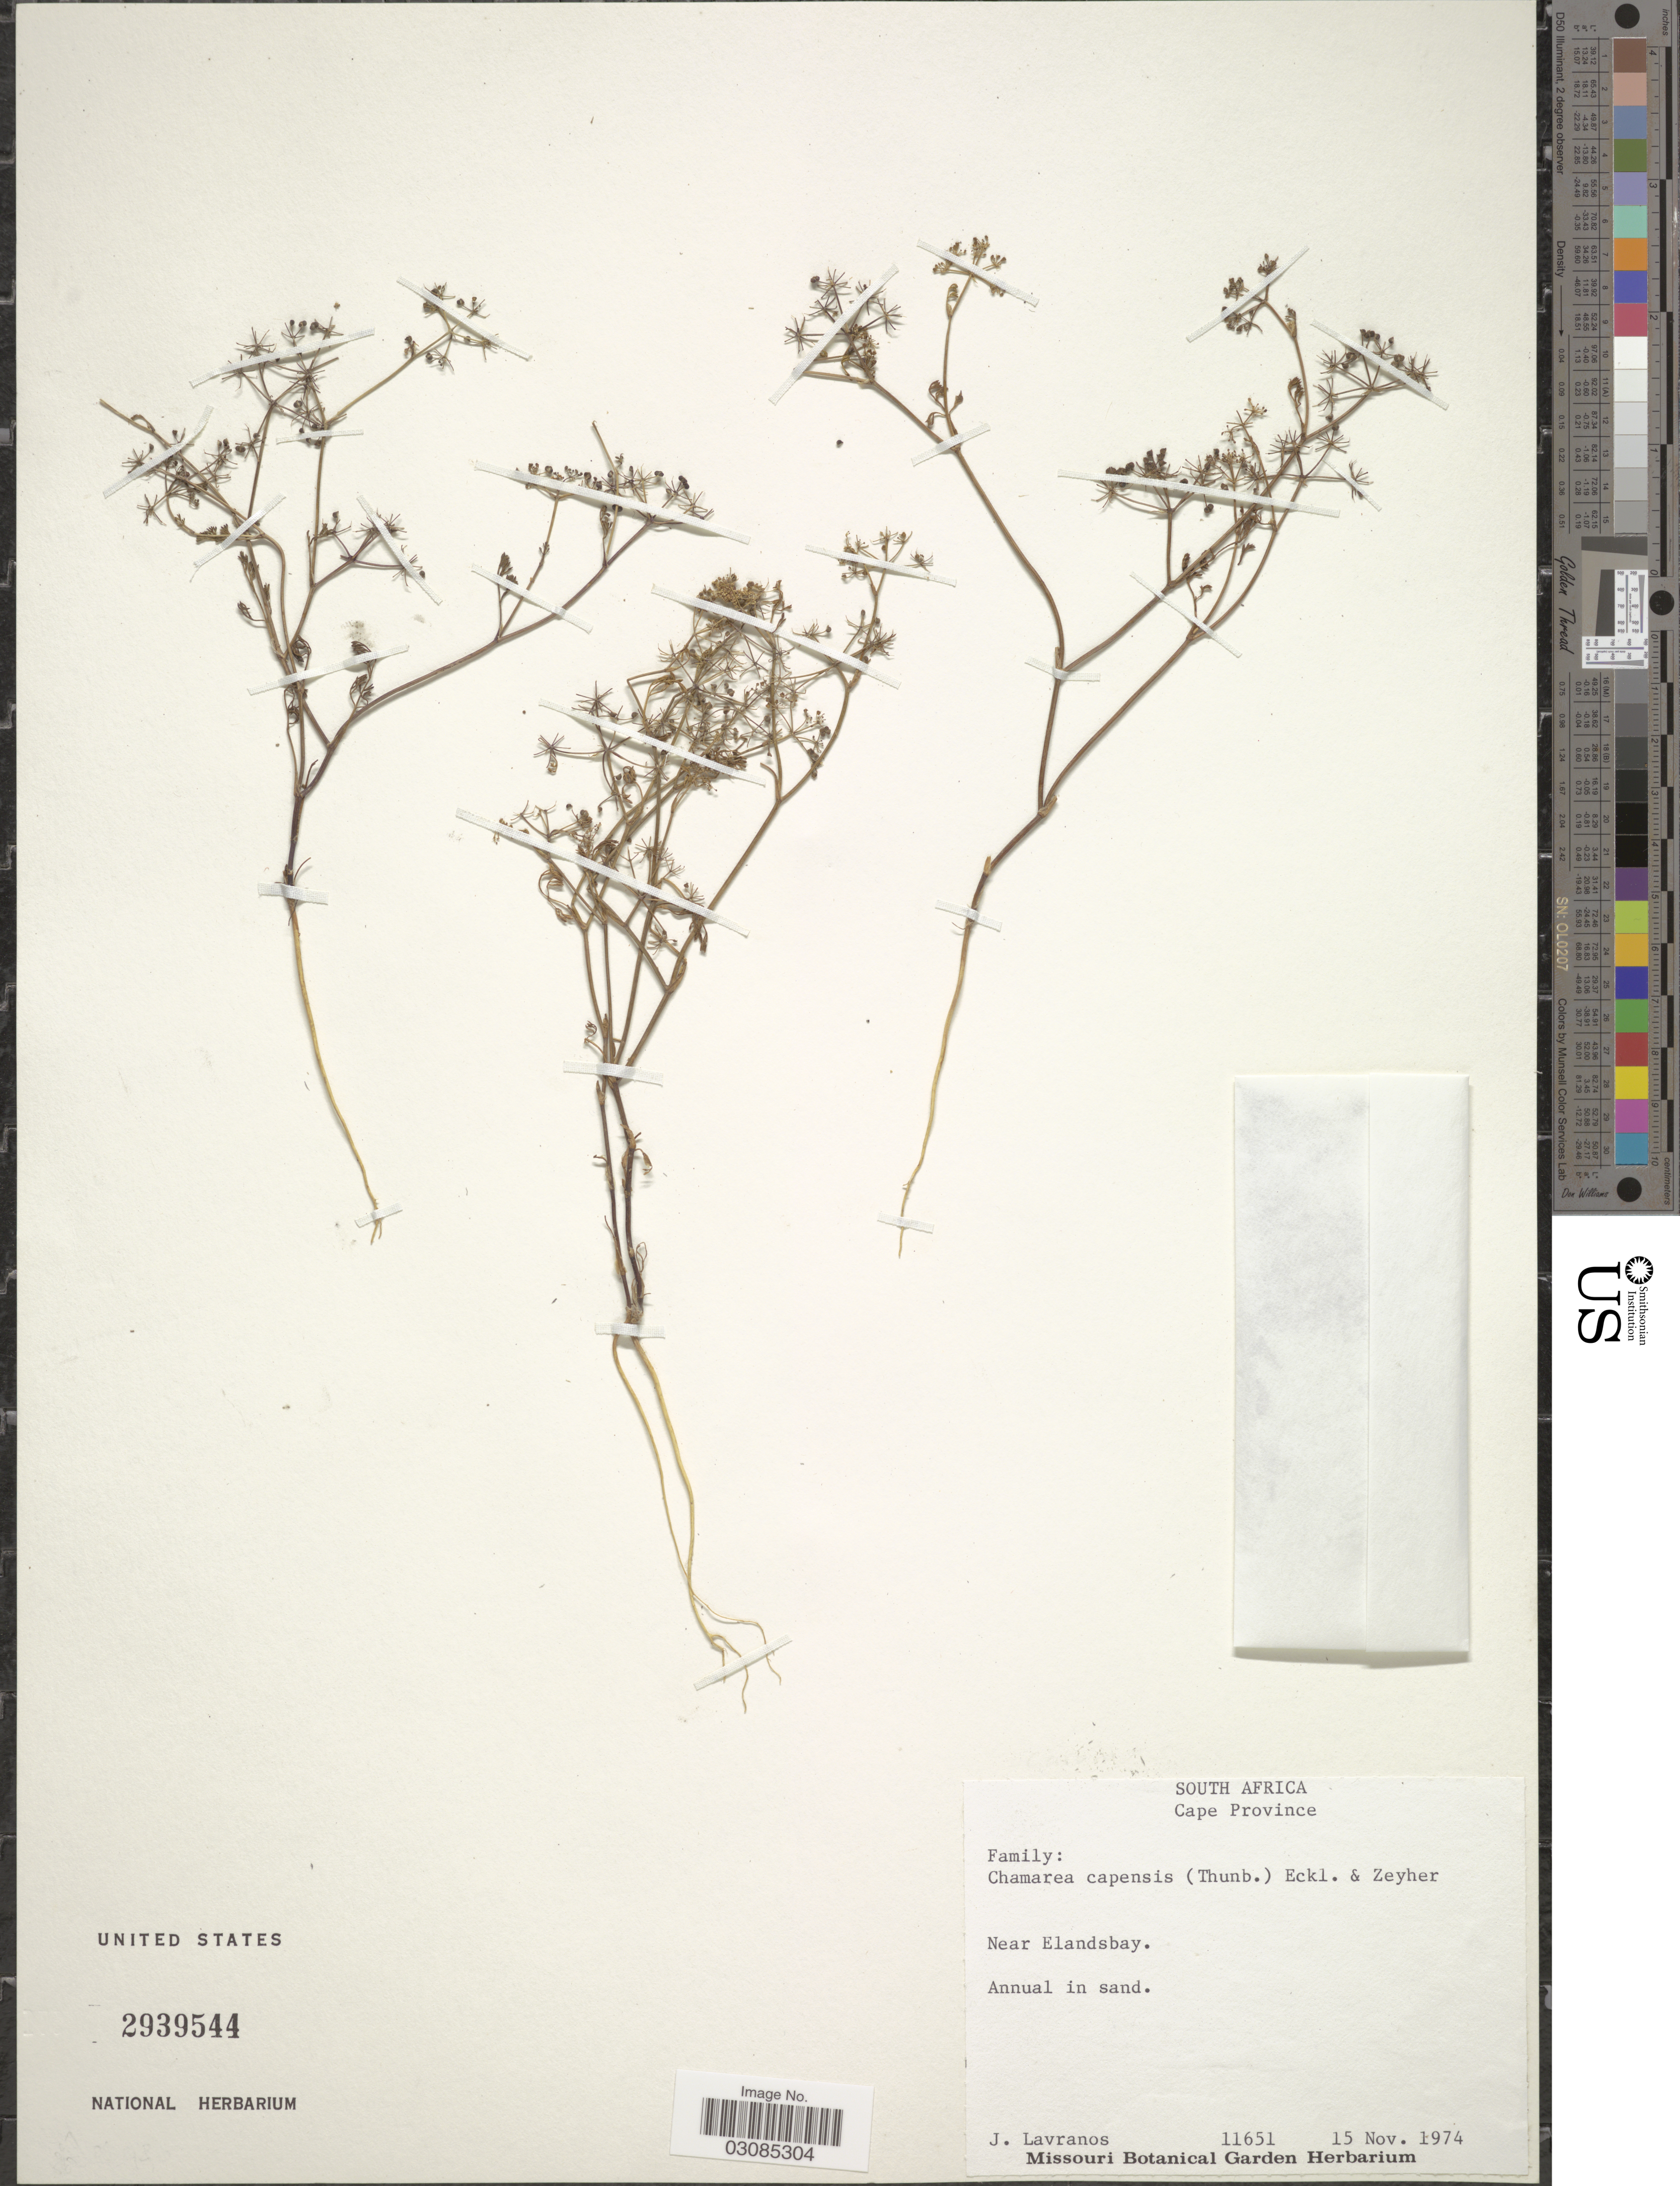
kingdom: Plantae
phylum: Tracheophyta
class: Magnoliopsida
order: Apiales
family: Apiaceae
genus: Carum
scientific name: Carum capensis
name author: Sond.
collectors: J. Lavranos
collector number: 11651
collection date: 1974-11-15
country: South Africa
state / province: Western Cape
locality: Near Elandsbay.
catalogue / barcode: US 2939544